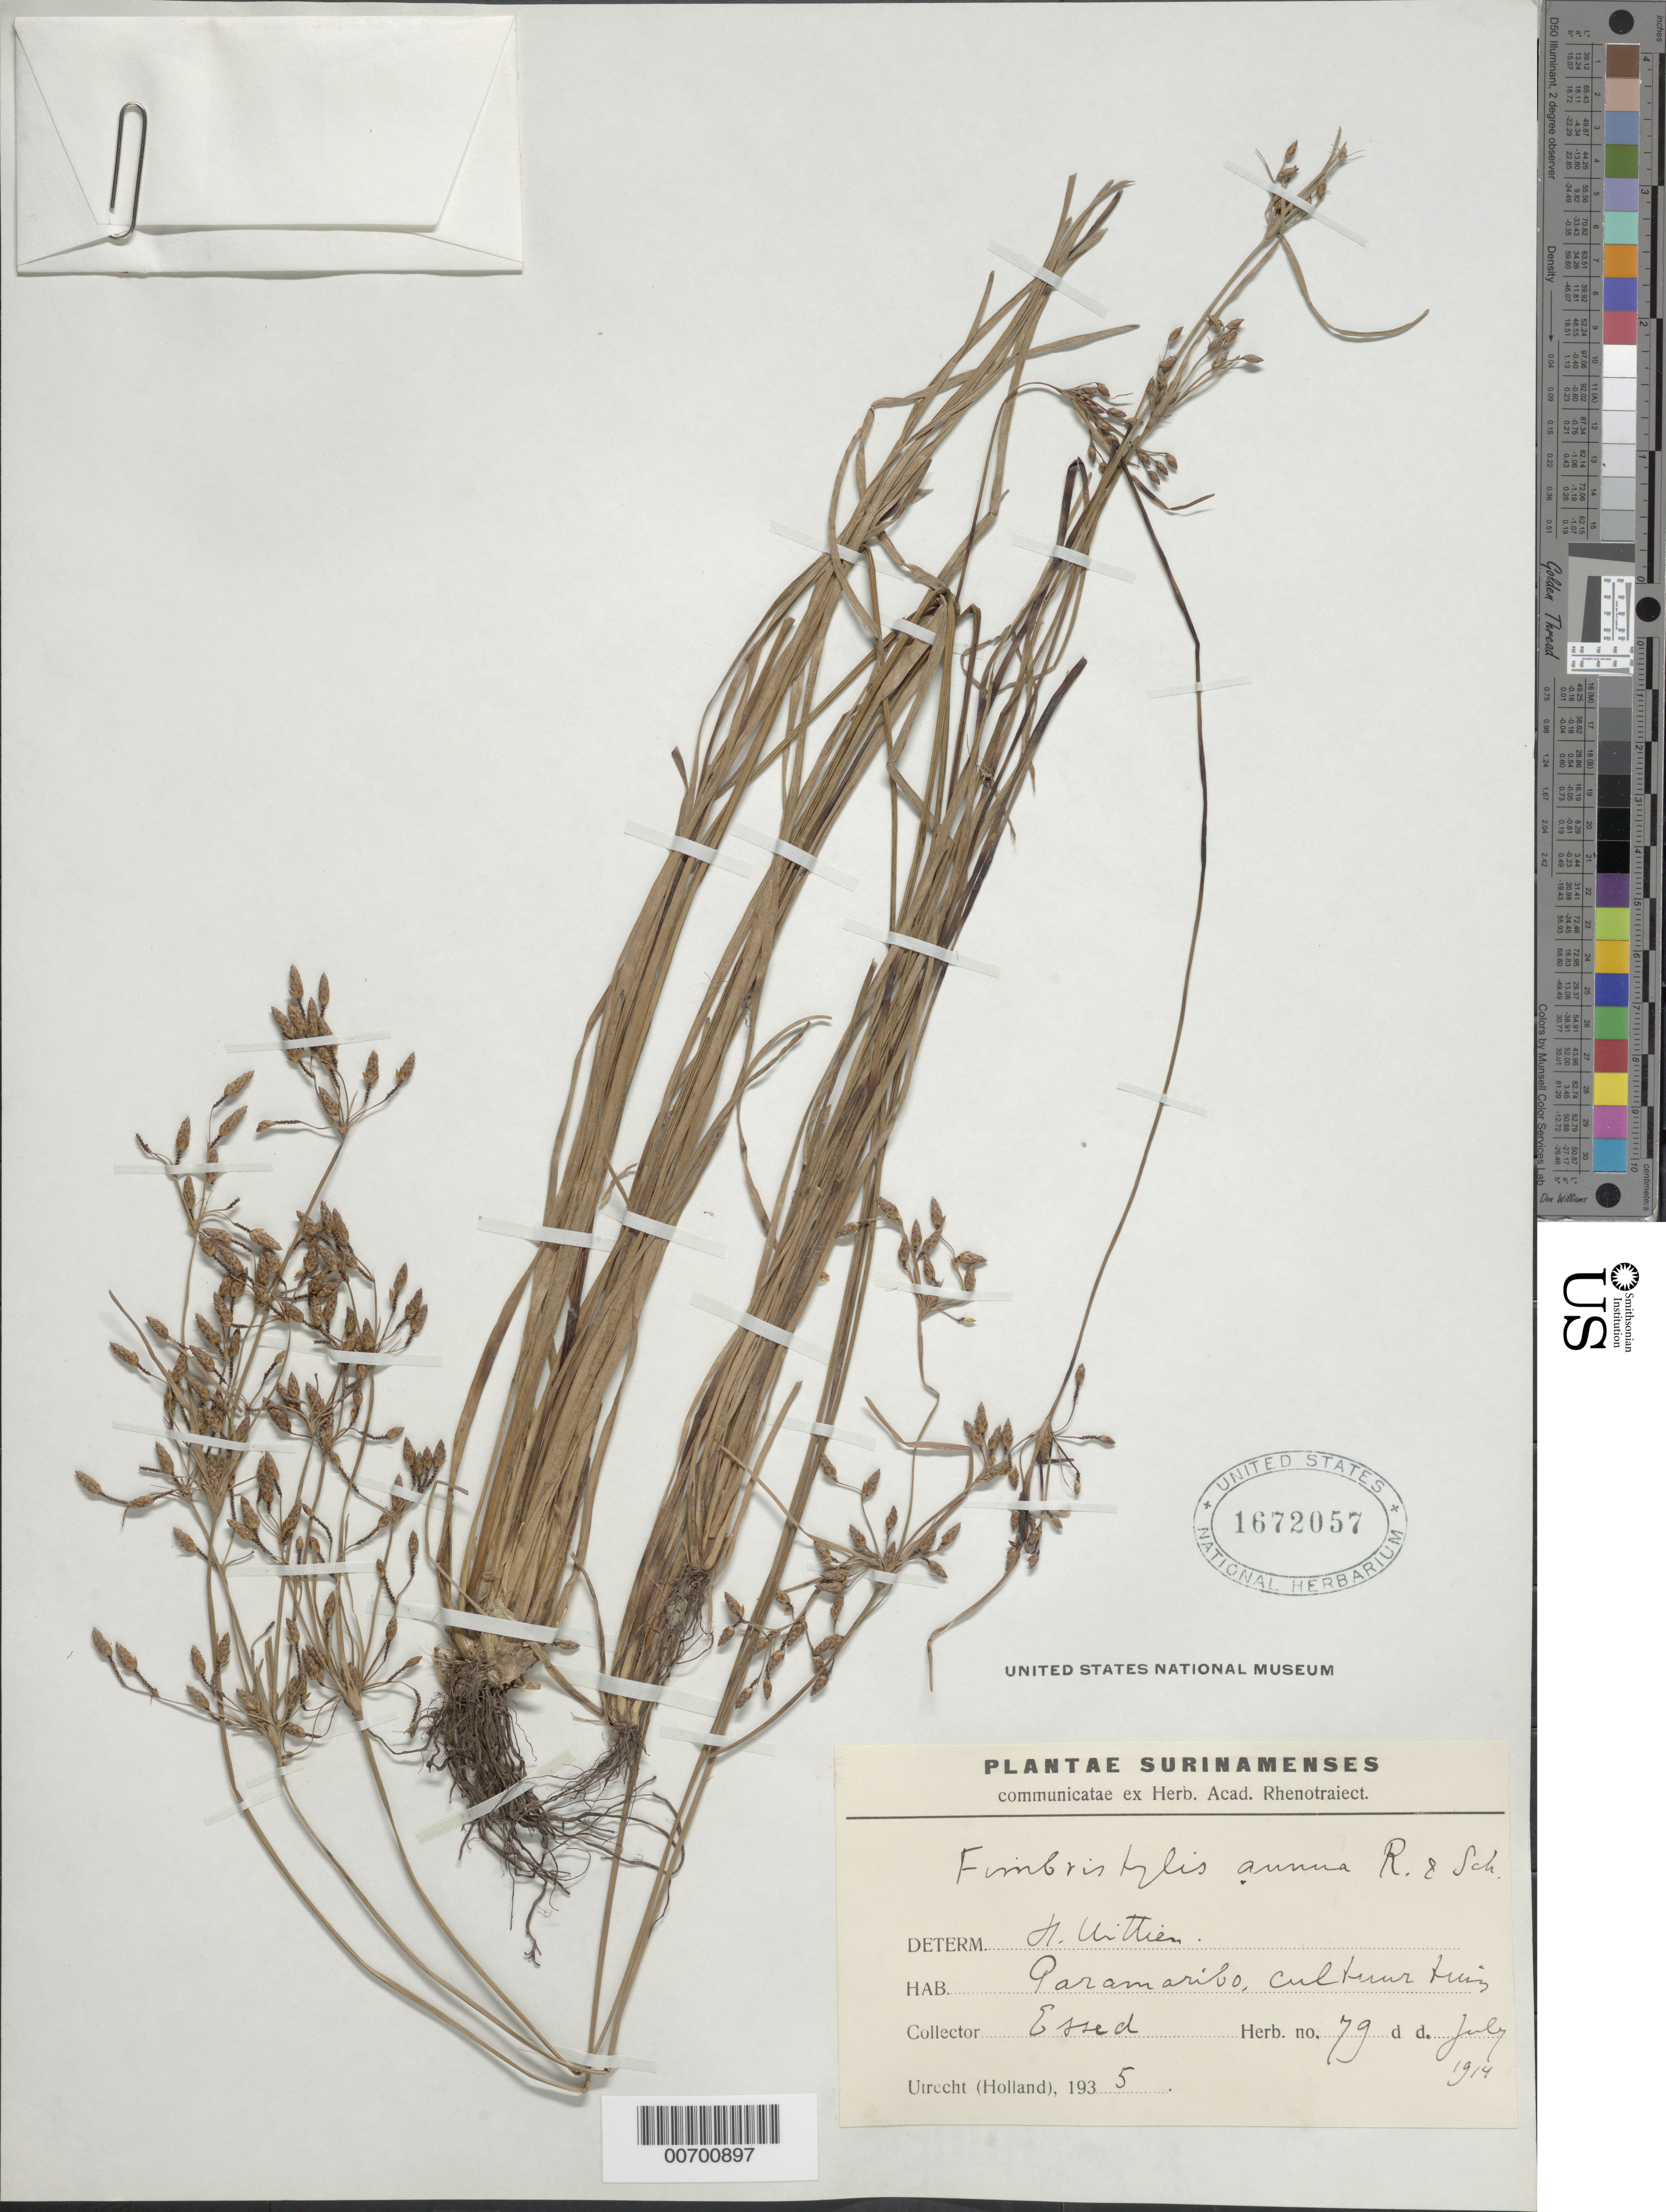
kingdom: Plantae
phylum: Tracheophyta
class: Liliopsida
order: Poales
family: Cyperaceae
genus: Fimbristylis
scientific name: Fimbristylis annua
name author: (All.) Roem. & Schult.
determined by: Uittien, H.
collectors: E. Essed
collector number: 79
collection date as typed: Jul-14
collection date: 1914-07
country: Suriname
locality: Paramaribo, Cultuurtuin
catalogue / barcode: US 1672057